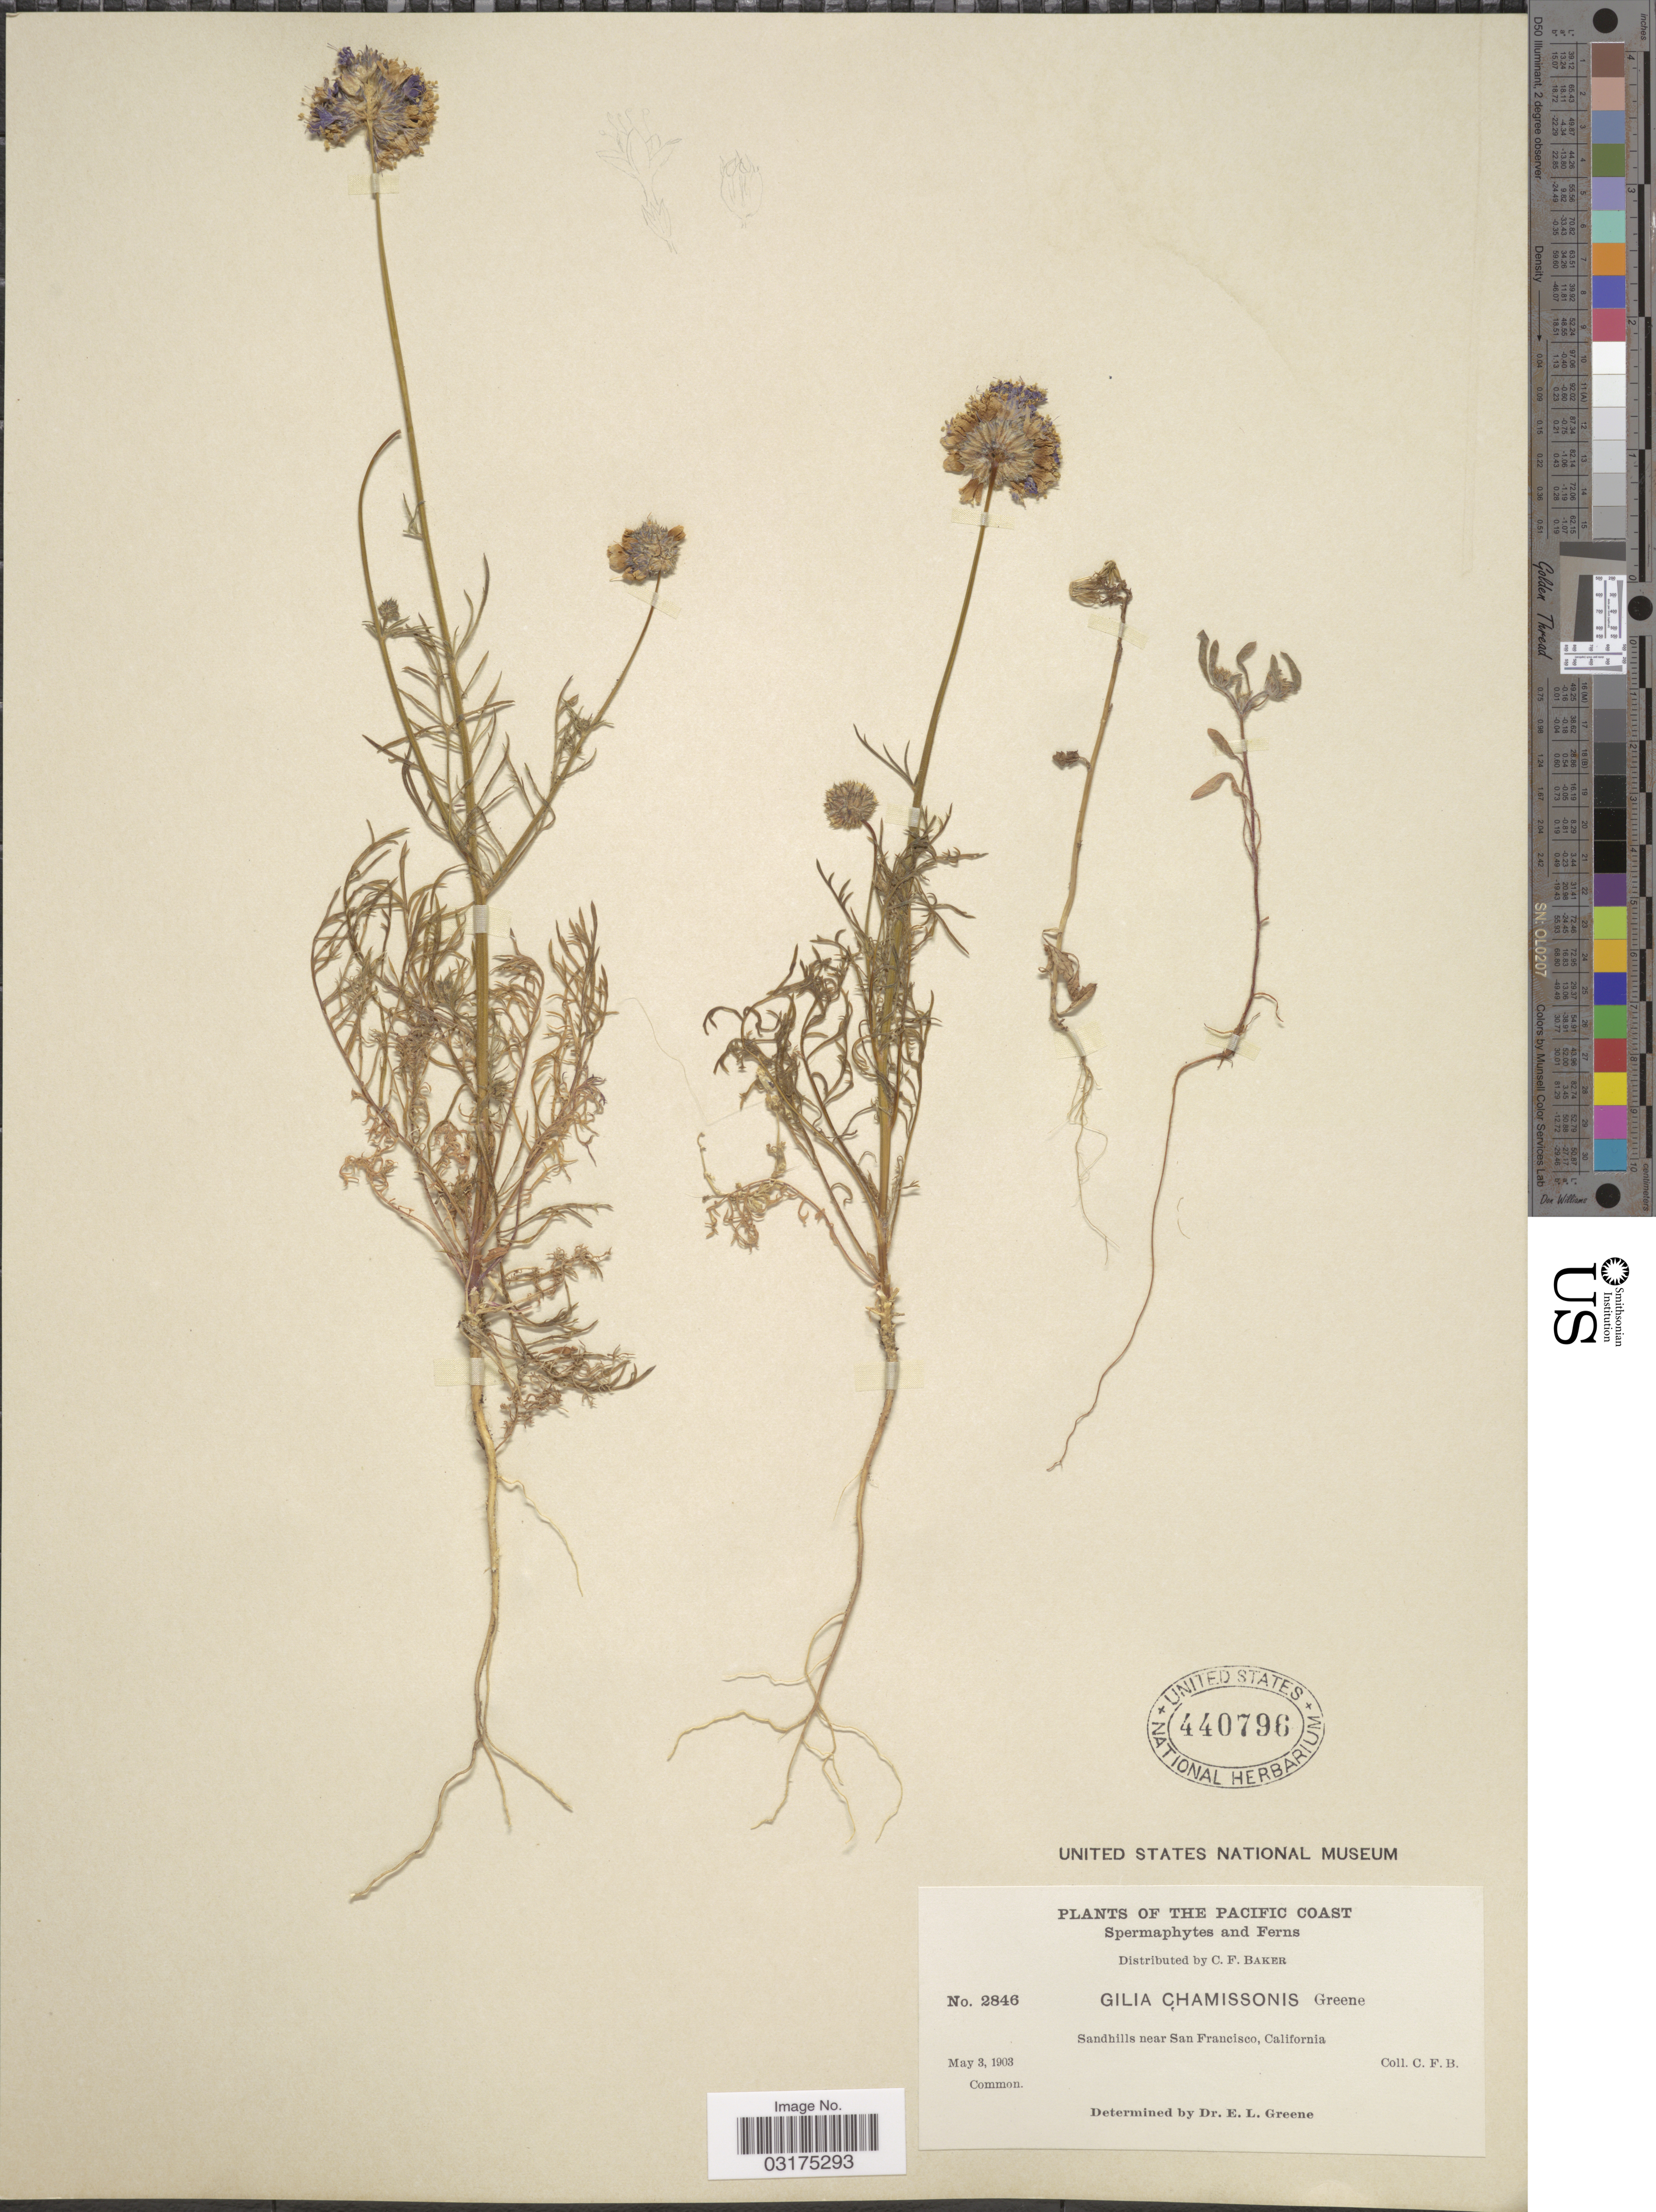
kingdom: Plantae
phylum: Tracheophyta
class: Magnoliopsida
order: Ericales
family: Polemoniaceae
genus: Gilia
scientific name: Gilia capitata subsp. chamissonis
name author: (Greene) V.E. Grant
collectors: C. F. Baker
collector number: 2846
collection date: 1903-05-03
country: United States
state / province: California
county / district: San Francisco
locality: The Pacific Coast, Sandhills near San Francisco, California.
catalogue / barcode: US 440796